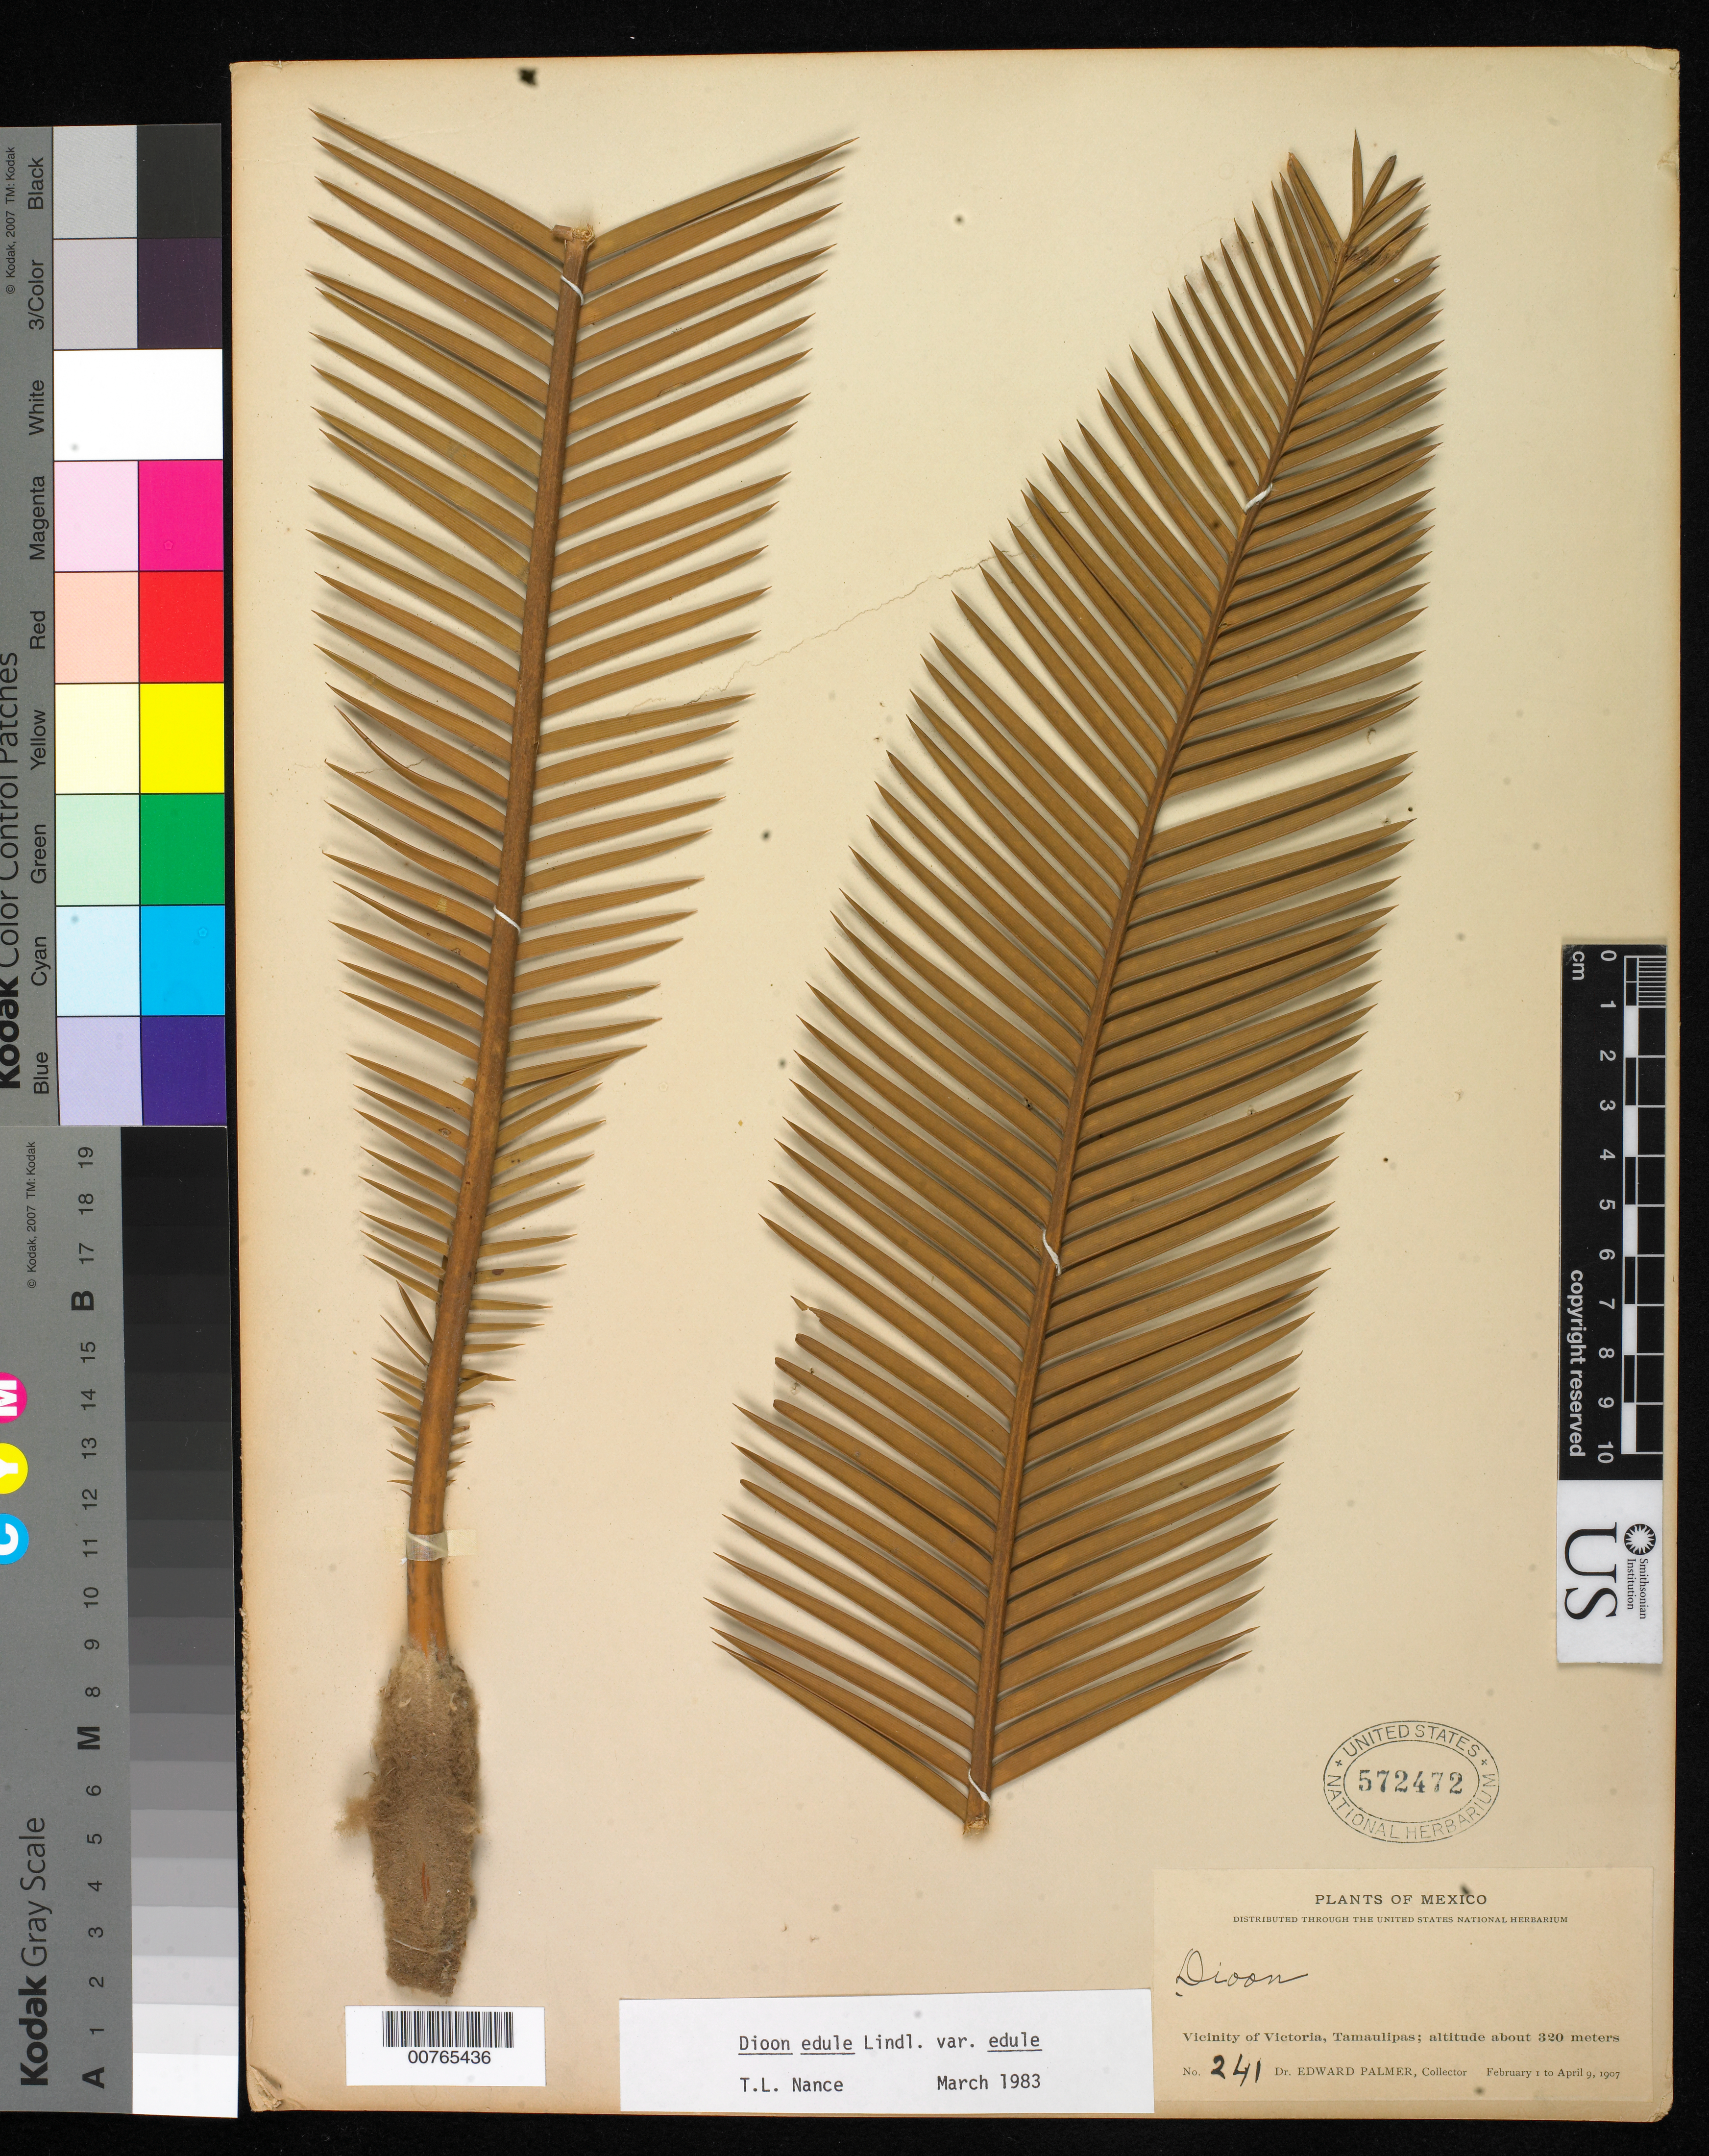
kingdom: Plantae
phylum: Tracheophyta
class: Cycadopsida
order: Cycadales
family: Zamiaceae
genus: Dioon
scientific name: Dioon edule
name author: Lindl.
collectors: E. Palmer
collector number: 241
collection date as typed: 01 Feb 1907 to 09 Apr 1907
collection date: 1907-02-01/1907-04-09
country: Mexico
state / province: Tamaulipas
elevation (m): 320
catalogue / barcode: US 572472